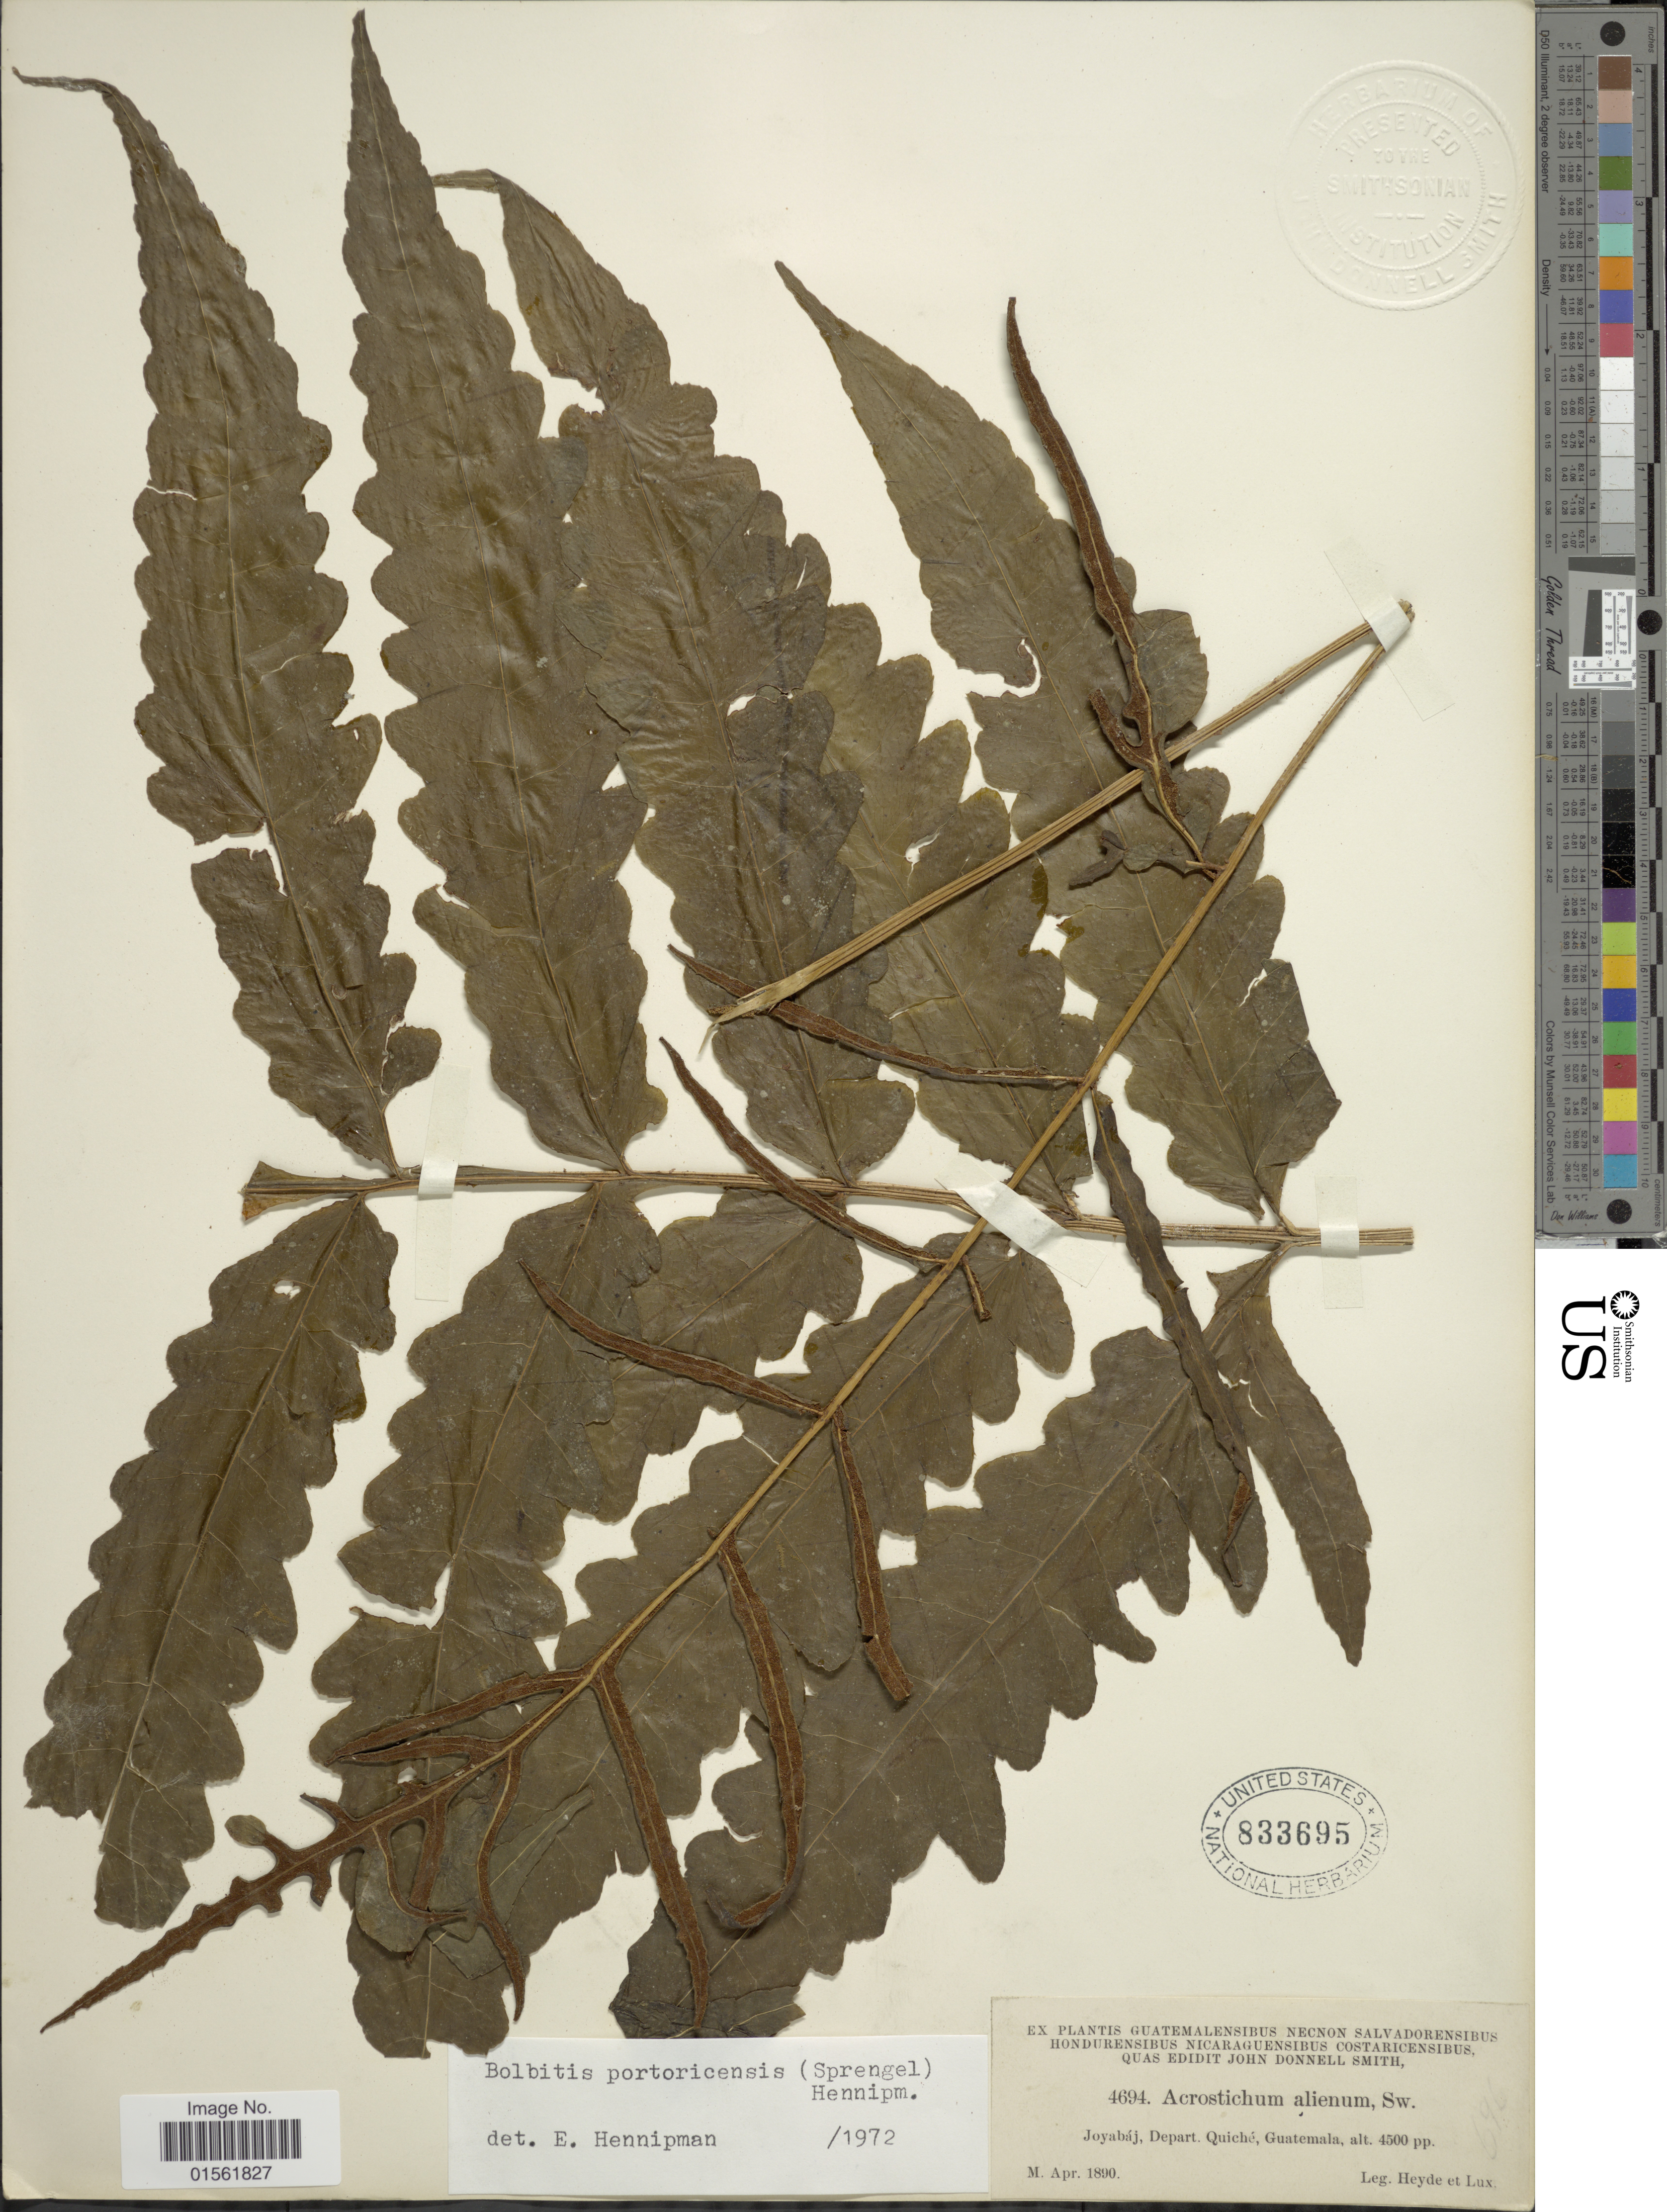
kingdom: Plantae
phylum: Tracheophyta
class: Polypodiopsida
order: Polypodiales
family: Dryopteridaceae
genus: Bolbitis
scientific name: Bolbitis portoricensis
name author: (Spreng.) Hennipman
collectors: Heyde & Lux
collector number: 4694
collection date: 1890-04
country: Guatemala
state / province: El Quiché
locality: Joyabáj, Depart. Quiché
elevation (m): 1372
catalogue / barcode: US 833695